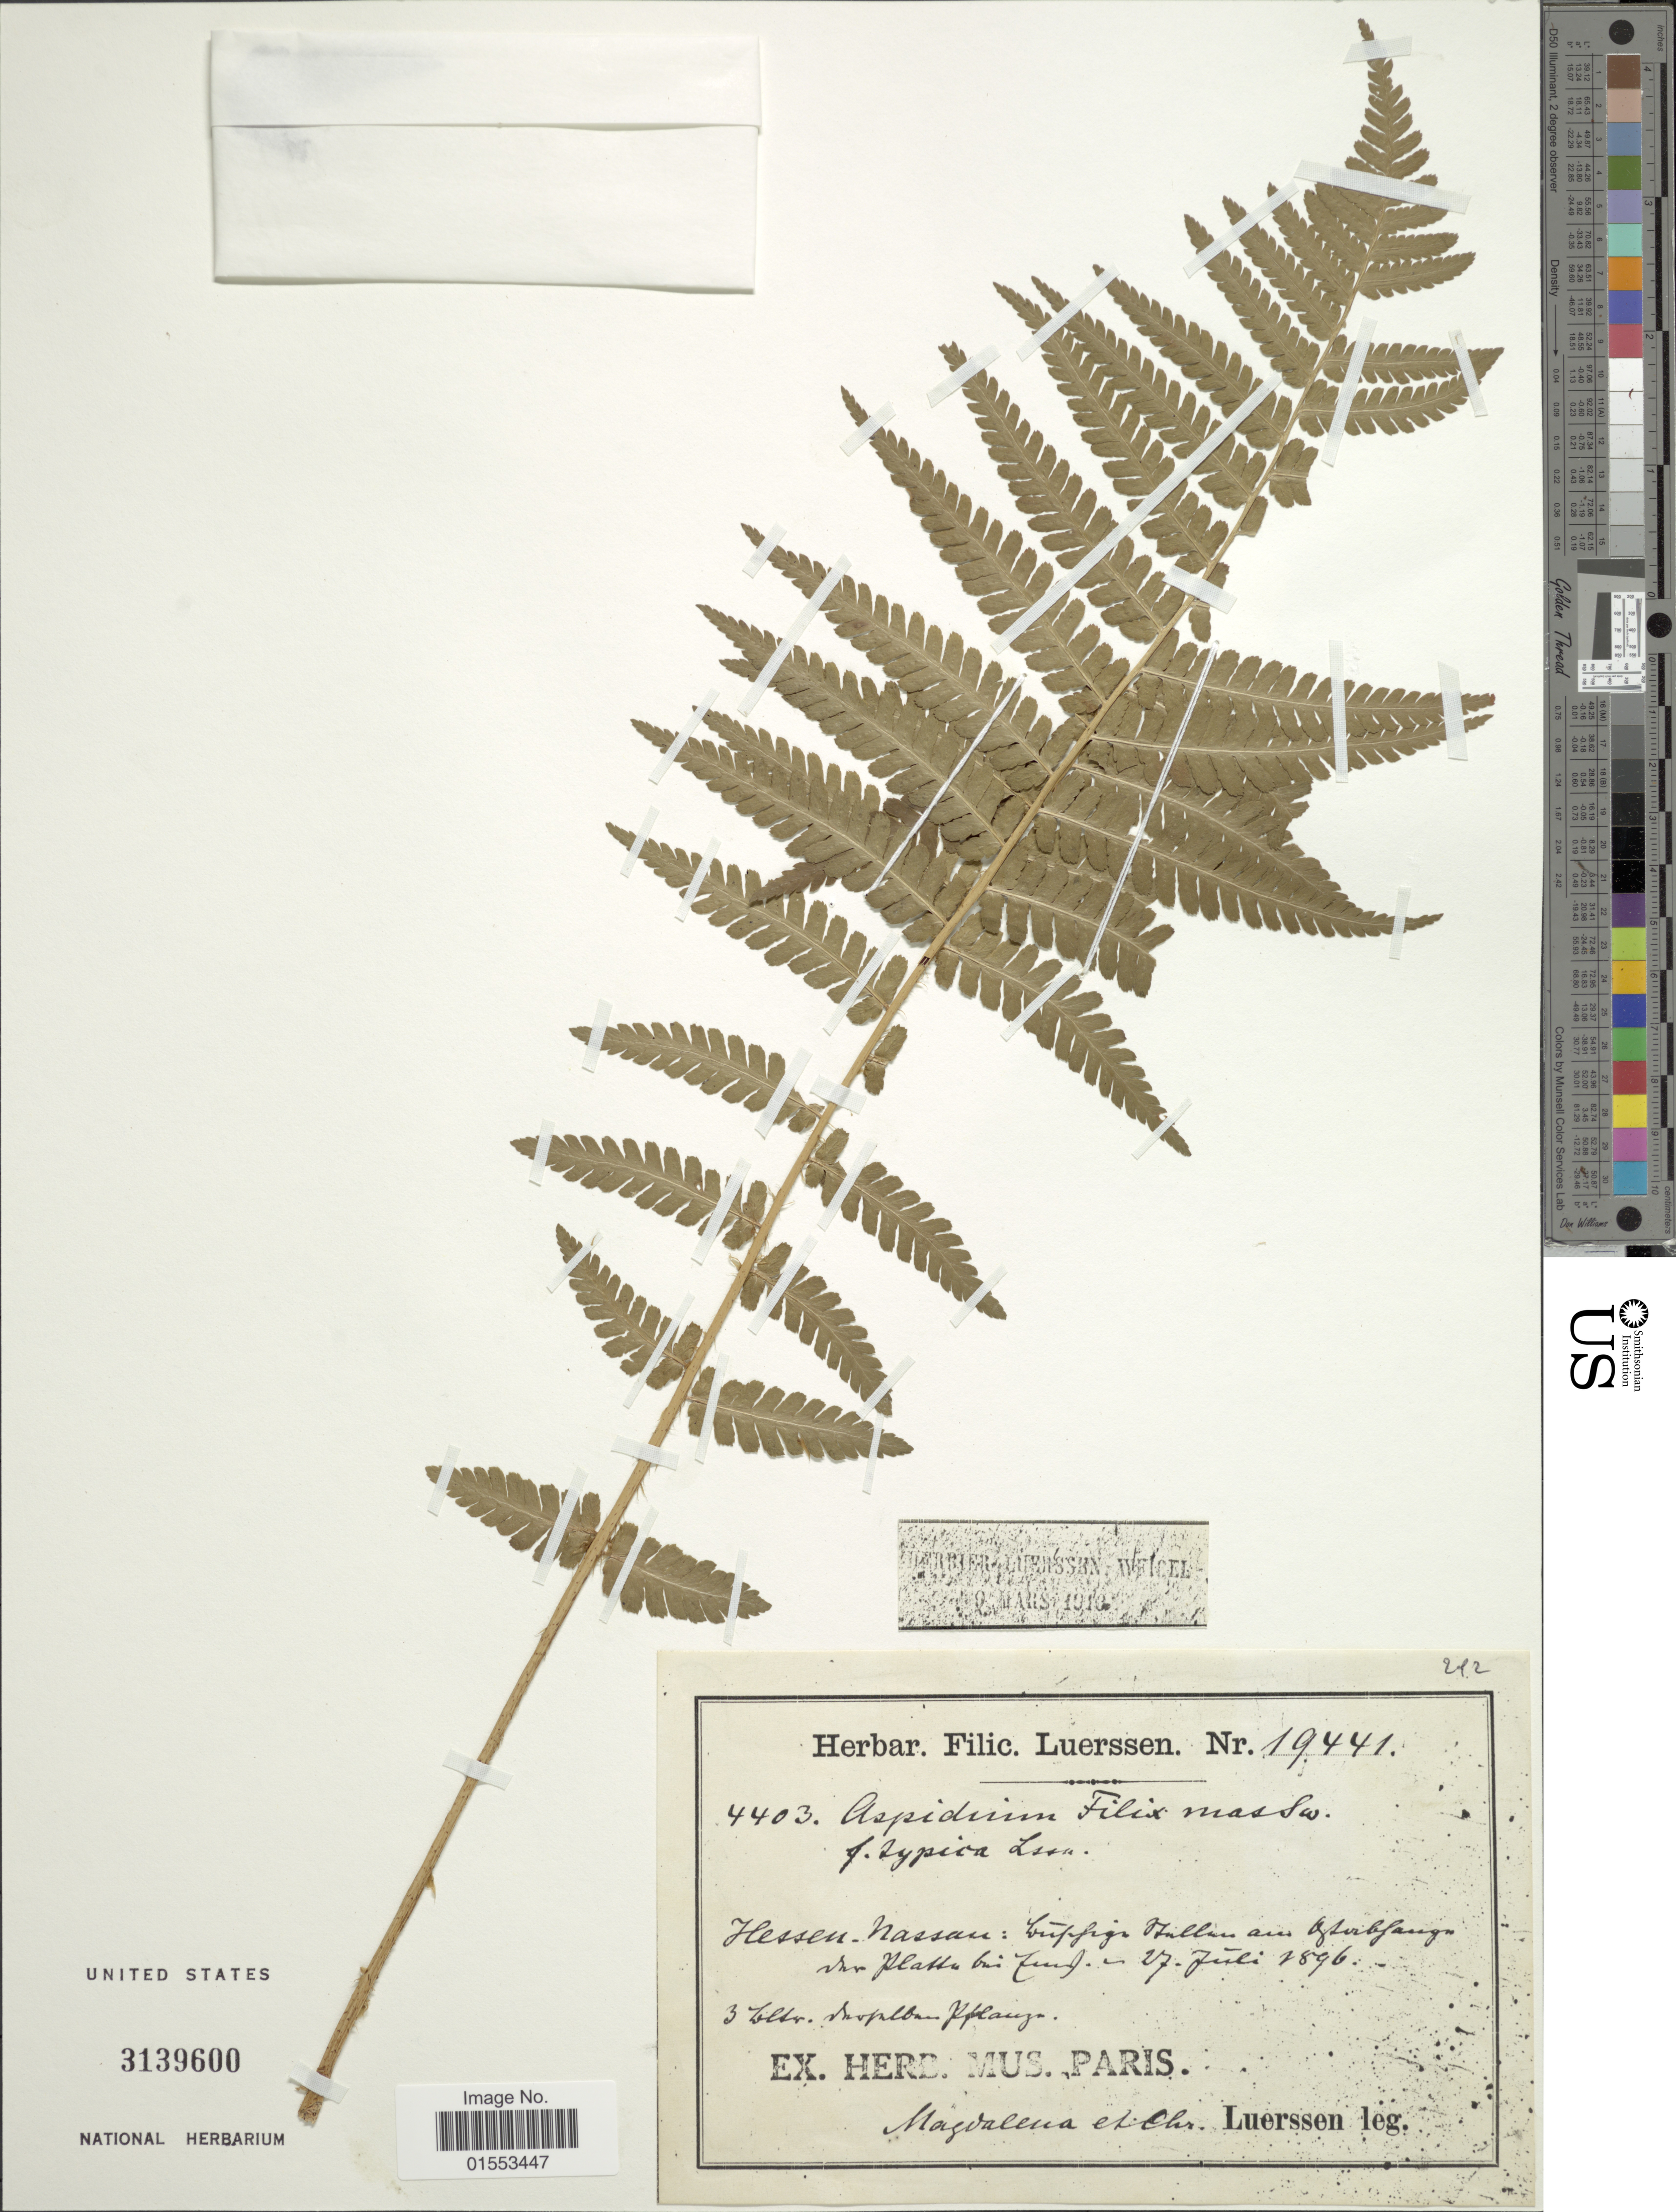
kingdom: Plantae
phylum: Tracheophyta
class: Polypodiopsida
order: Polypodiales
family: Dryopteridaceae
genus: Dryopteris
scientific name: Dryopteris filix-mas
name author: (L.) Schott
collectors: Magdalena & C. Luerssen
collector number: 19441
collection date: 1896-07-27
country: Germany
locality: Hessen-Nassu: X.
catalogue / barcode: US 3139600